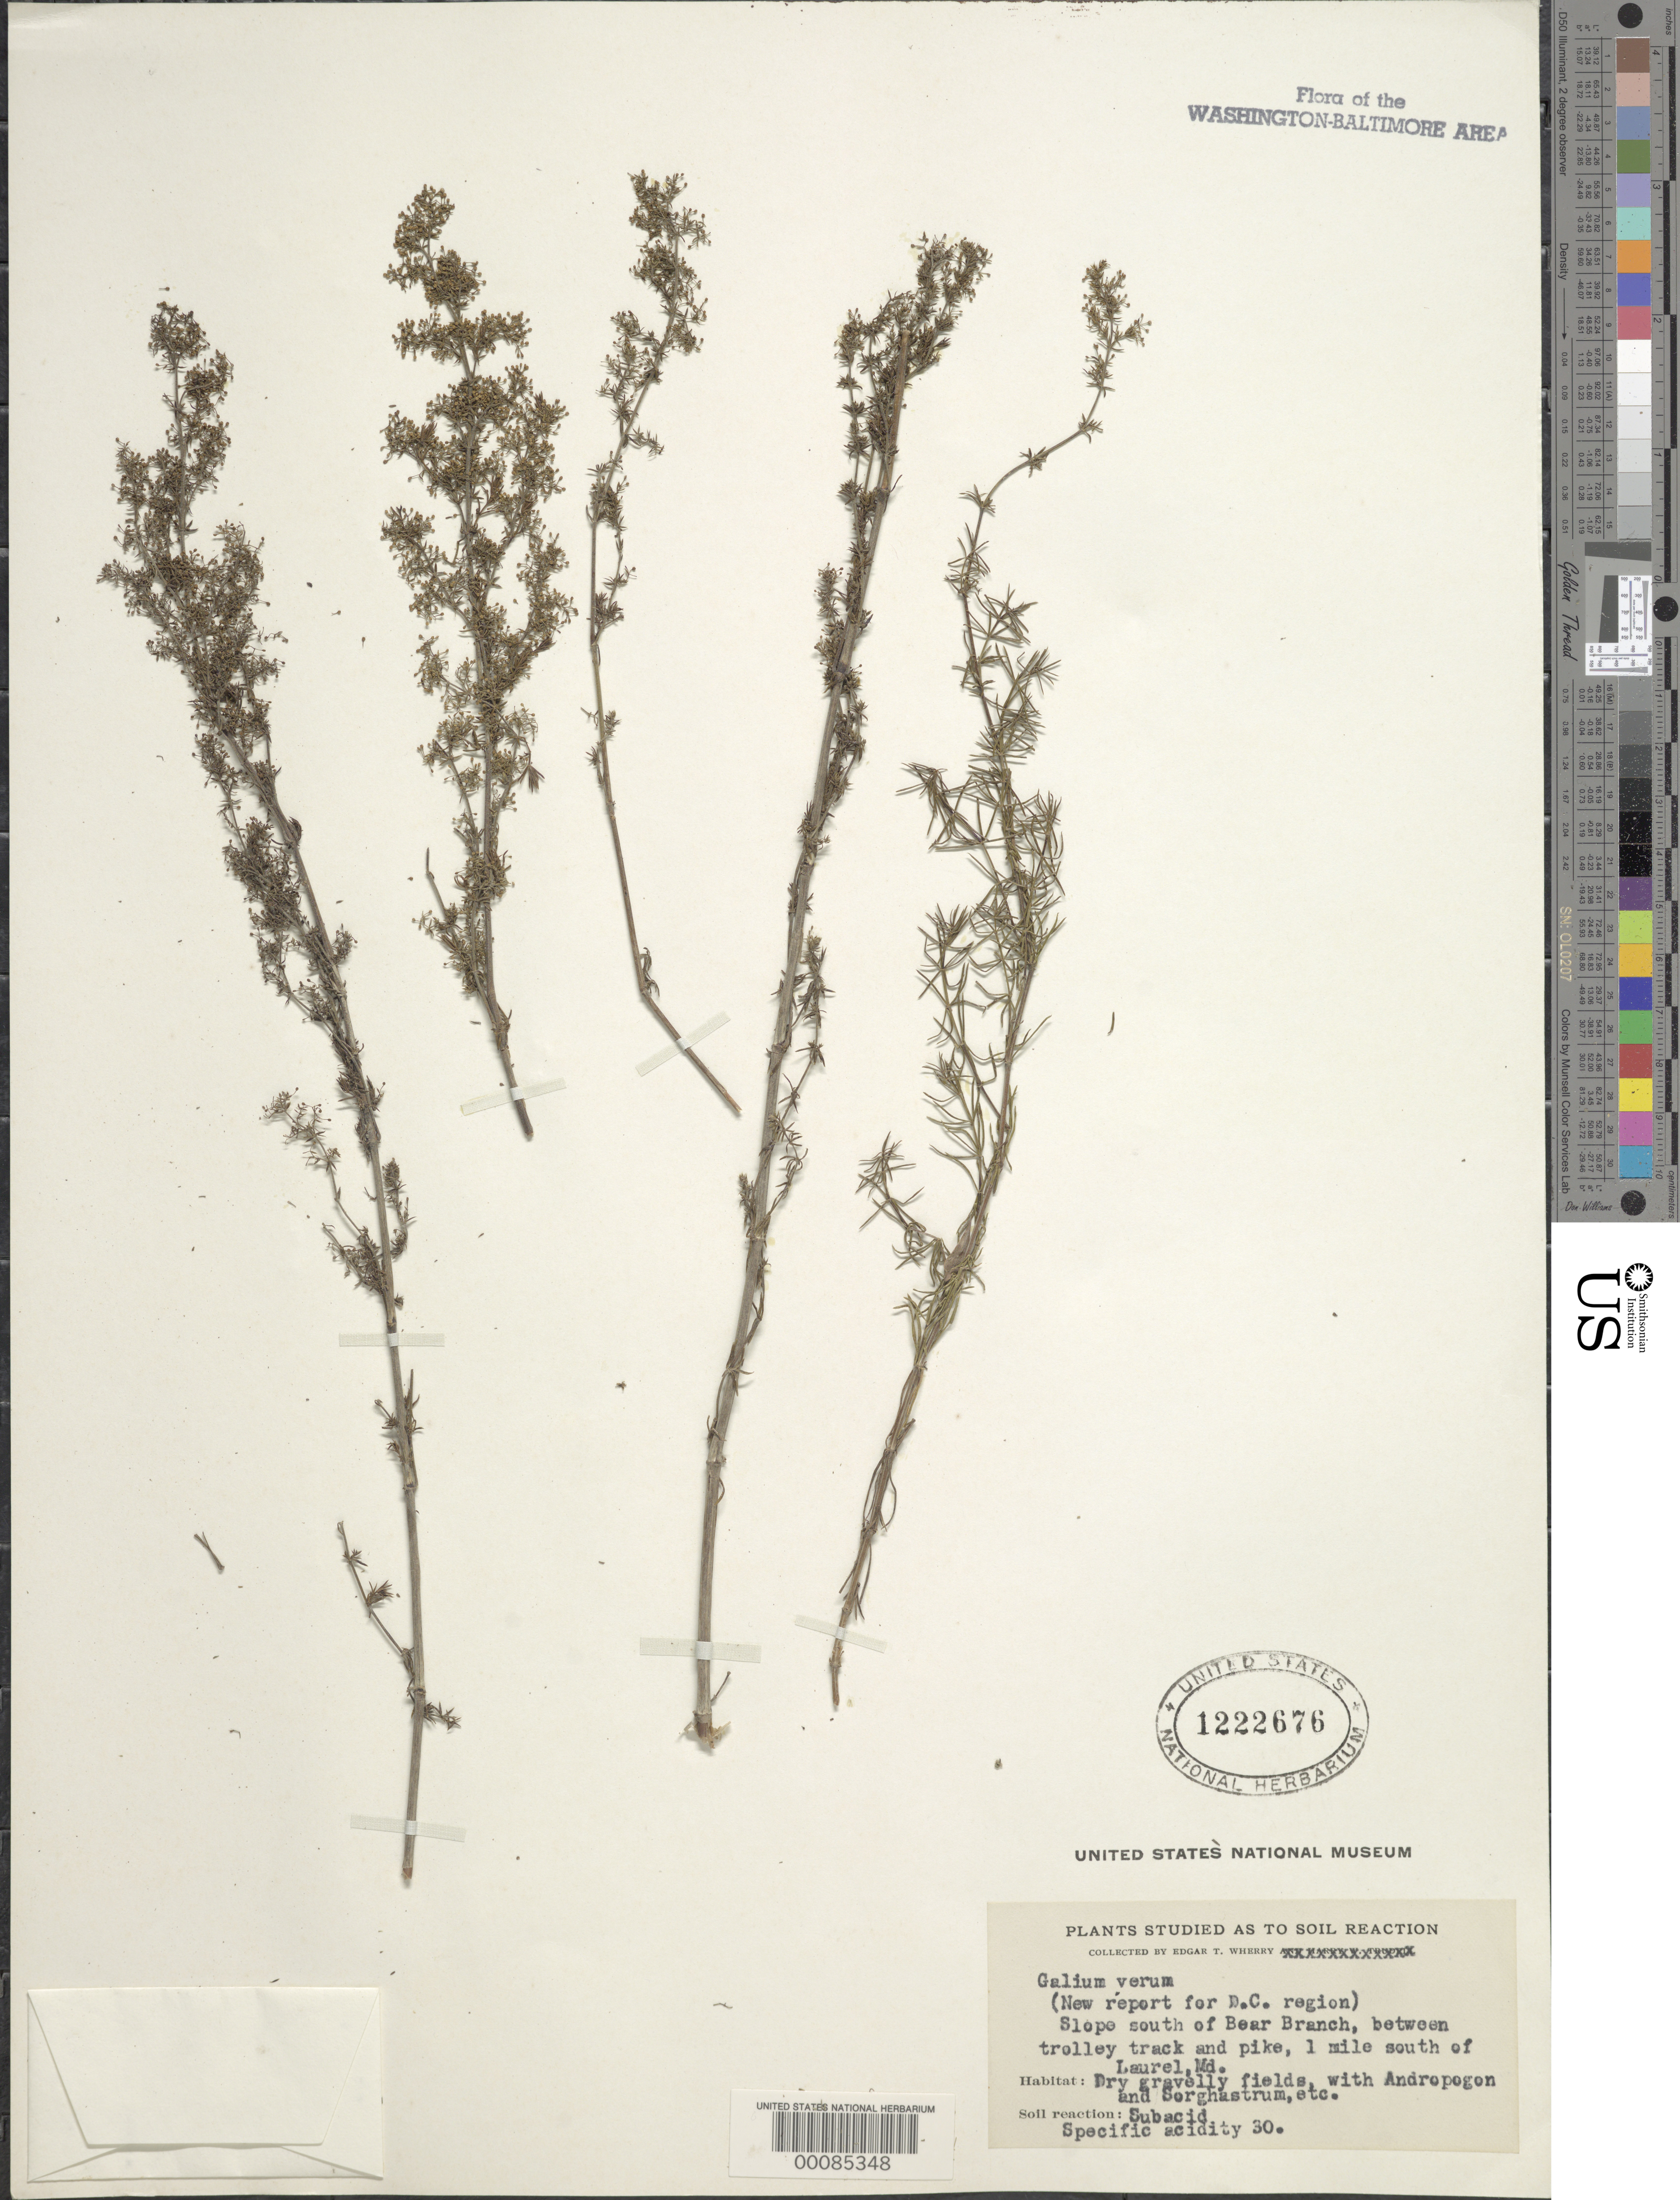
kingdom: Plantae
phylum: Tracheophyta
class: Magnoliopsida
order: Gentianales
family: Rubiaceae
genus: Galium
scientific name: Galium verum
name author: L.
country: United States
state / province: Maryland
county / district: Prince George's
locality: Bear Branch, south of Laurel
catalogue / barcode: US 1222676